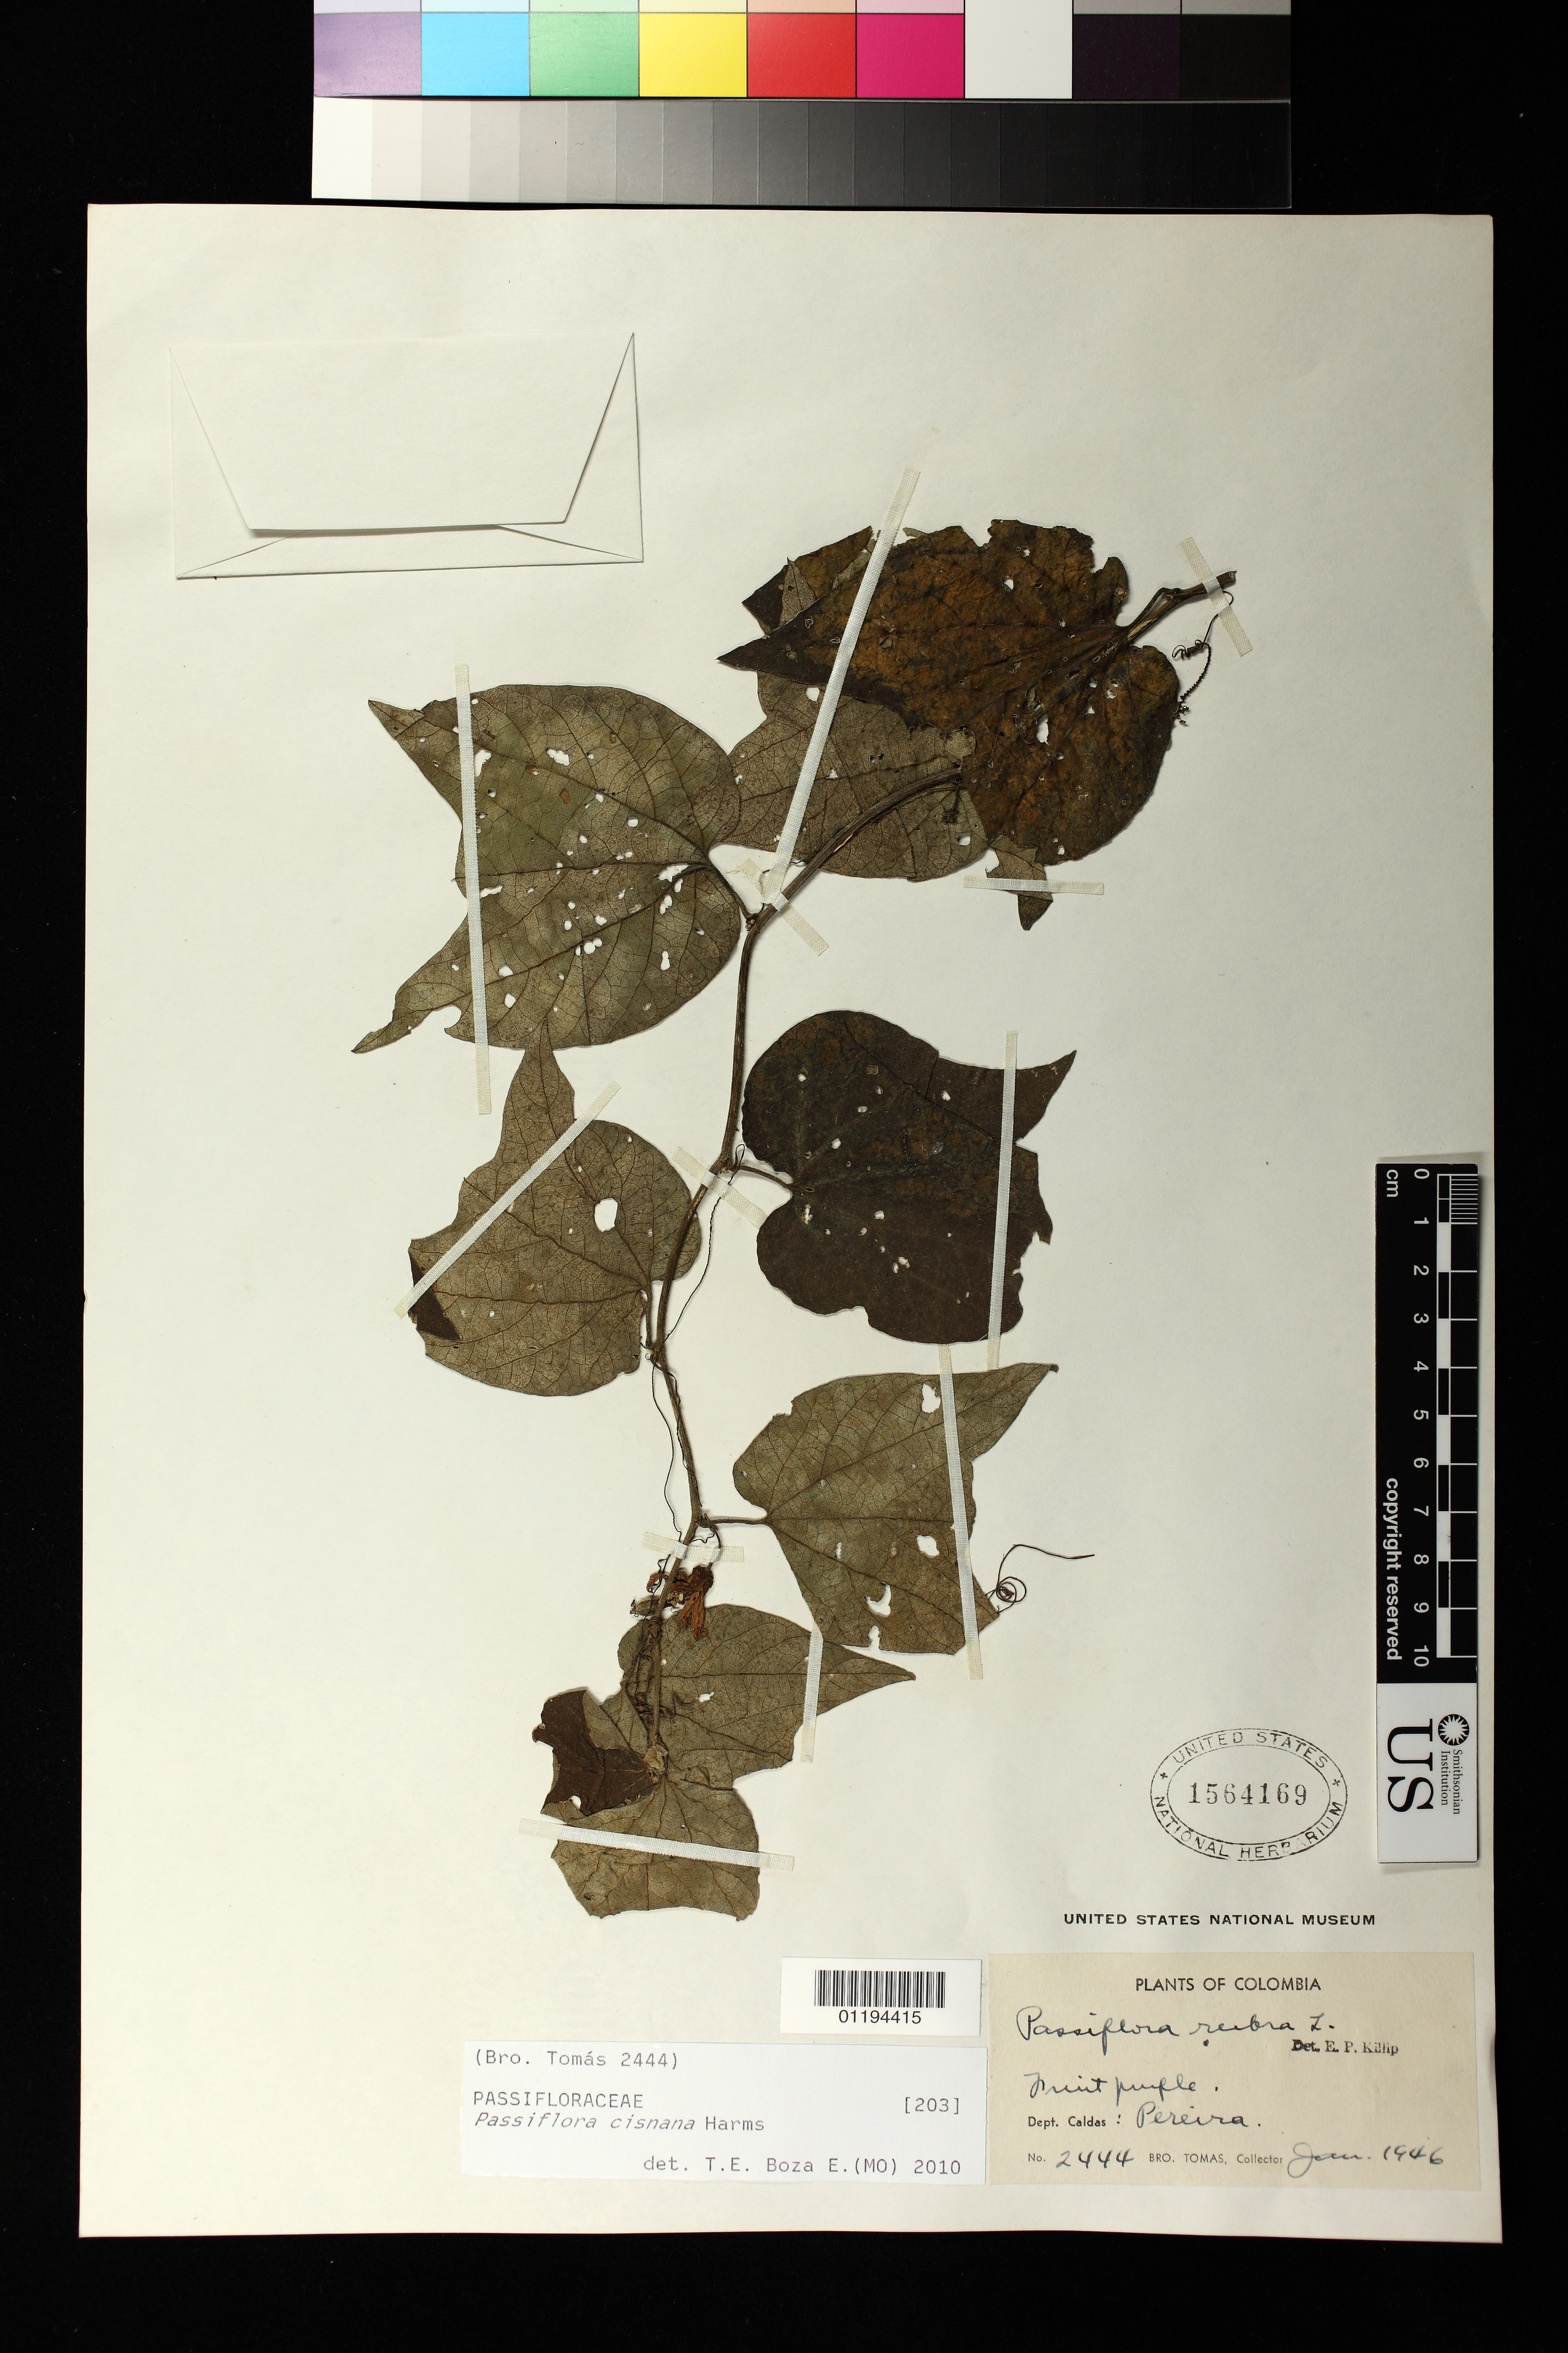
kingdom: Plantae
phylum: Tracheophyta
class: Magnoliopsida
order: Malpighiales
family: Passifloraceae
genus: Passiflora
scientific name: Passiflora cisnana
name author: Harms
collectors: Bro. A. Tomas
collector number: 2444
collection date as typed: Jan 1946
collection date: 1946-01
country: Colombia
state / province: Caldas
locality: Dept. Caldas: Pereira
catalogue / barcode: US 1564169